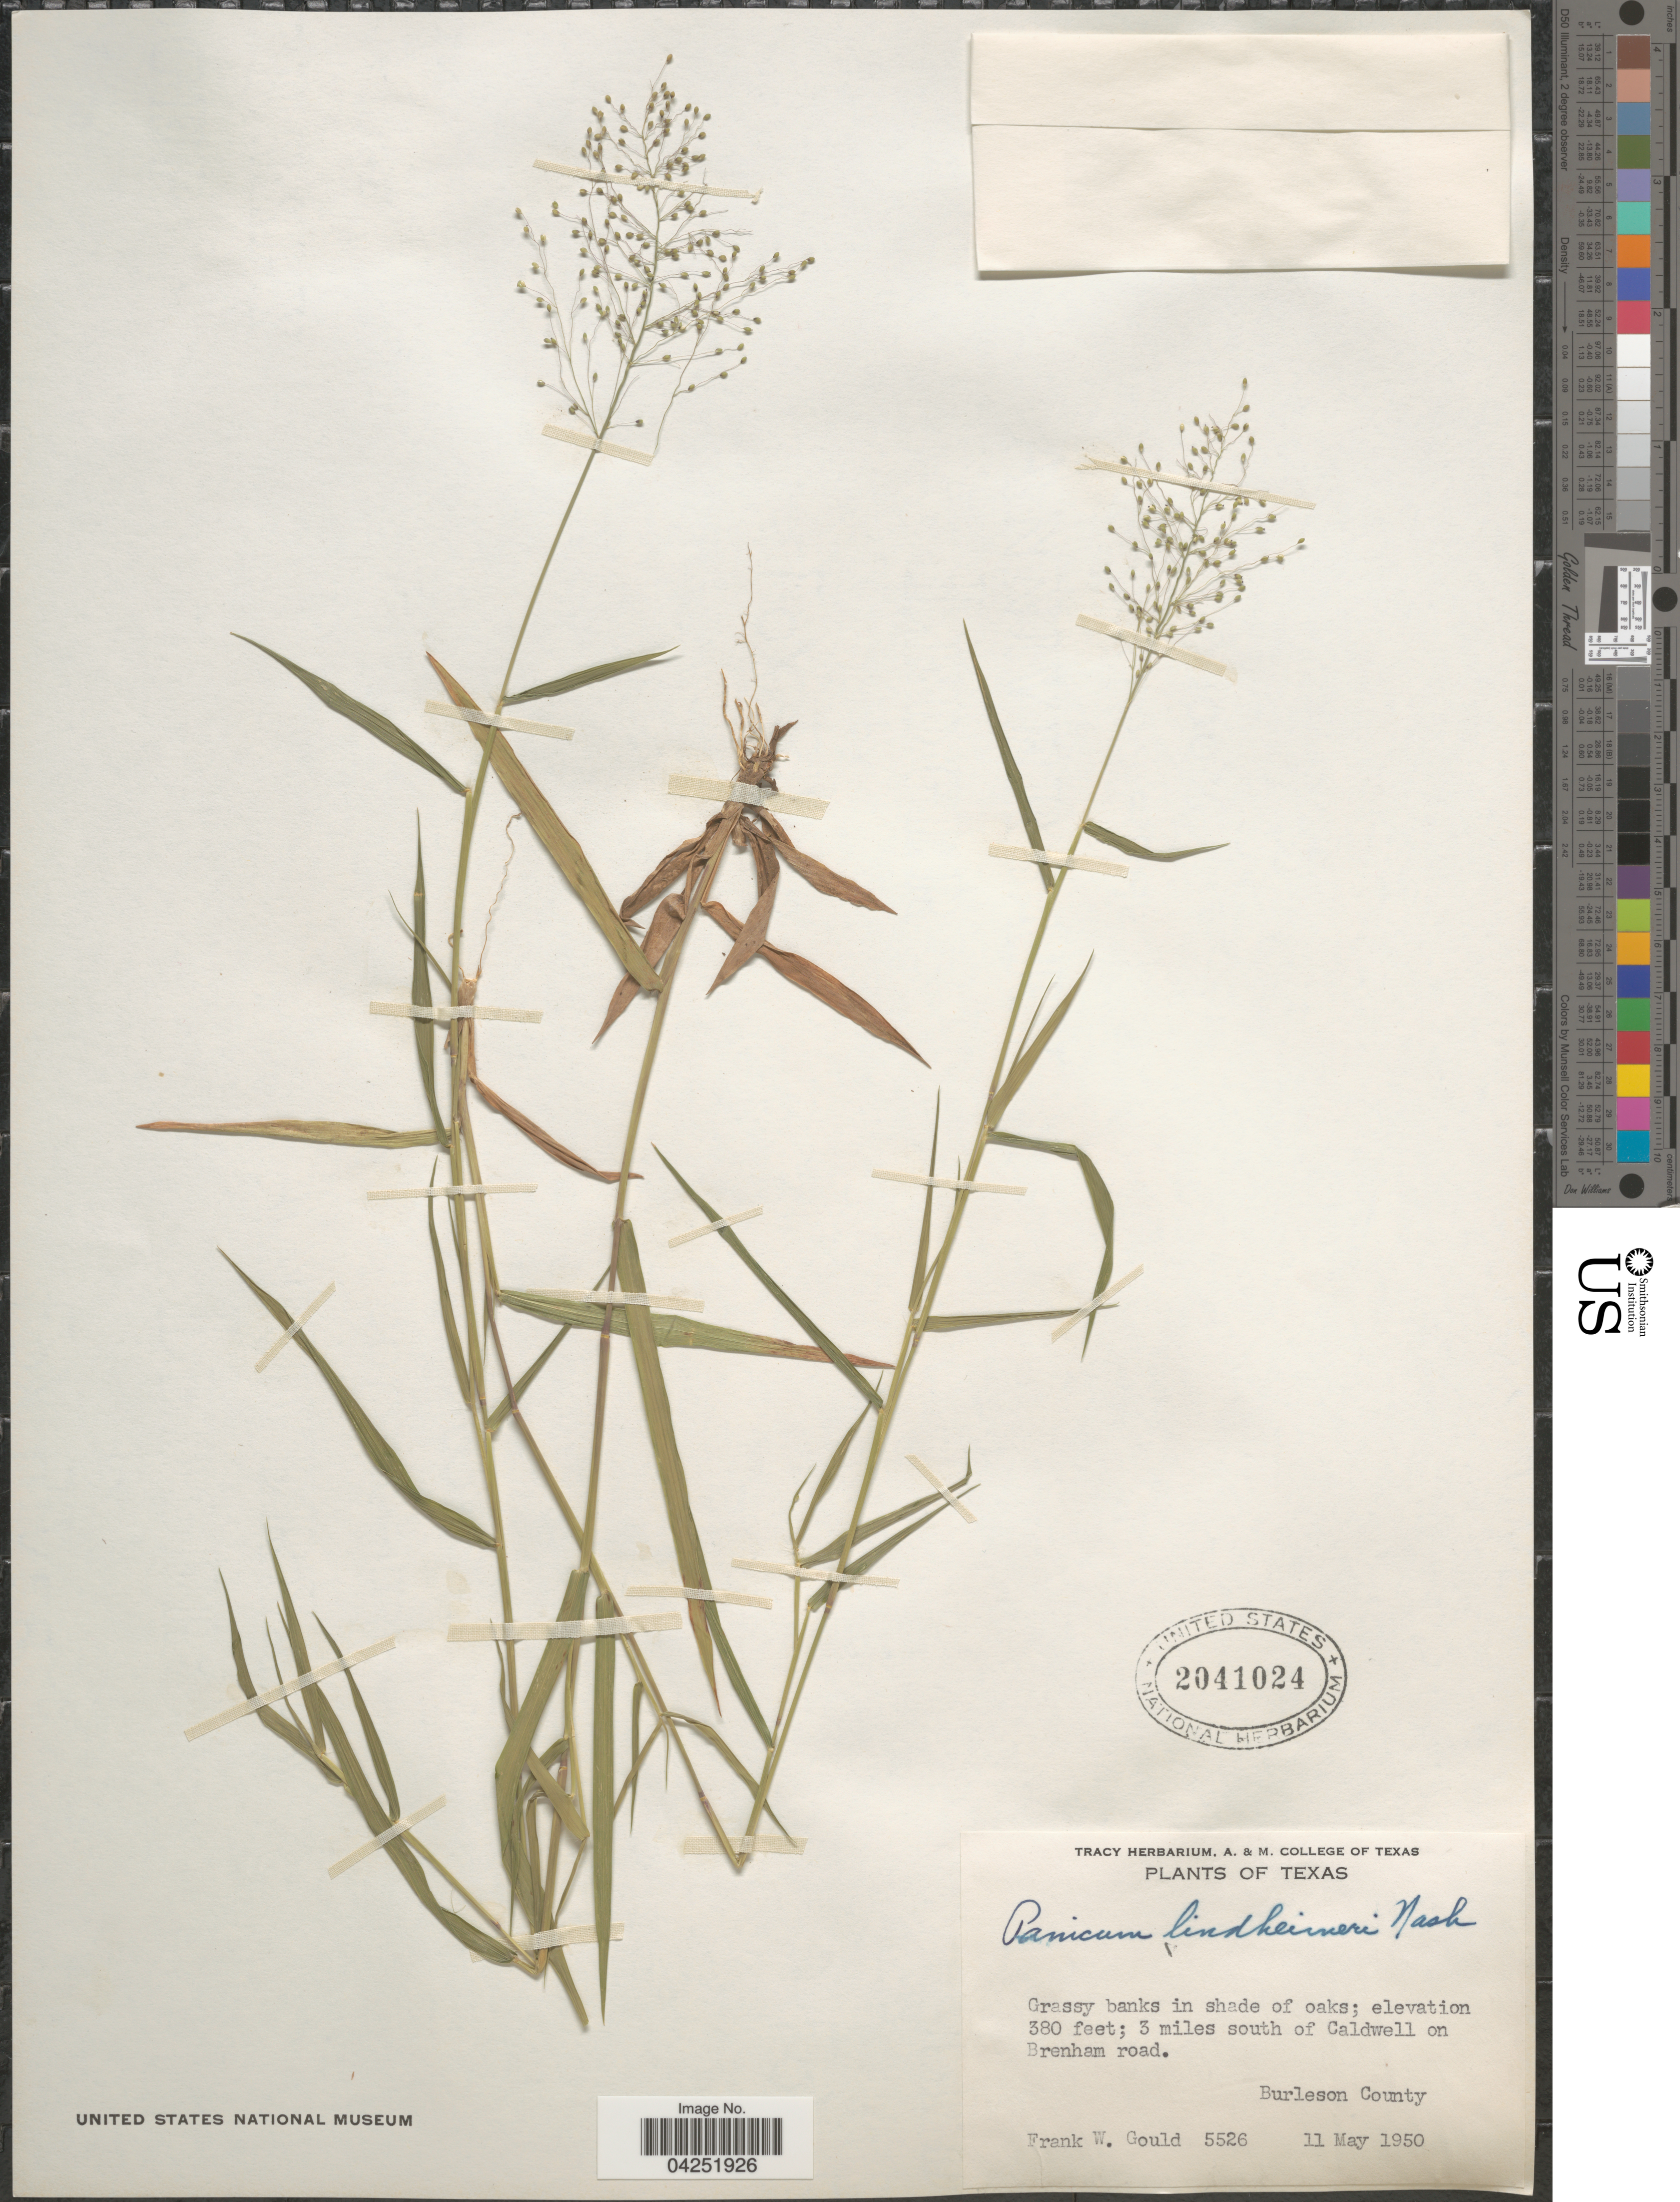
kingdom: Plantae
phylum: Tracheophyta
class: Liliopsida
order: Poales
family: Poaceae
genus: Dichanthelium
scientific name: Dichanthelium acuminatum var. lindheimeri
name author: (Nash) Gould & C.A. Clark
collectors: F. W. Gould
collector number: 5526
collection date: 1950-05-11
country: United States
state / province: Texas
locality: Grassy banks in shade of oaks; 3 miles south of Caldwell on Brenham road. Burleson County.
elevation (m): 116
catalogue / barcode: US 2041024